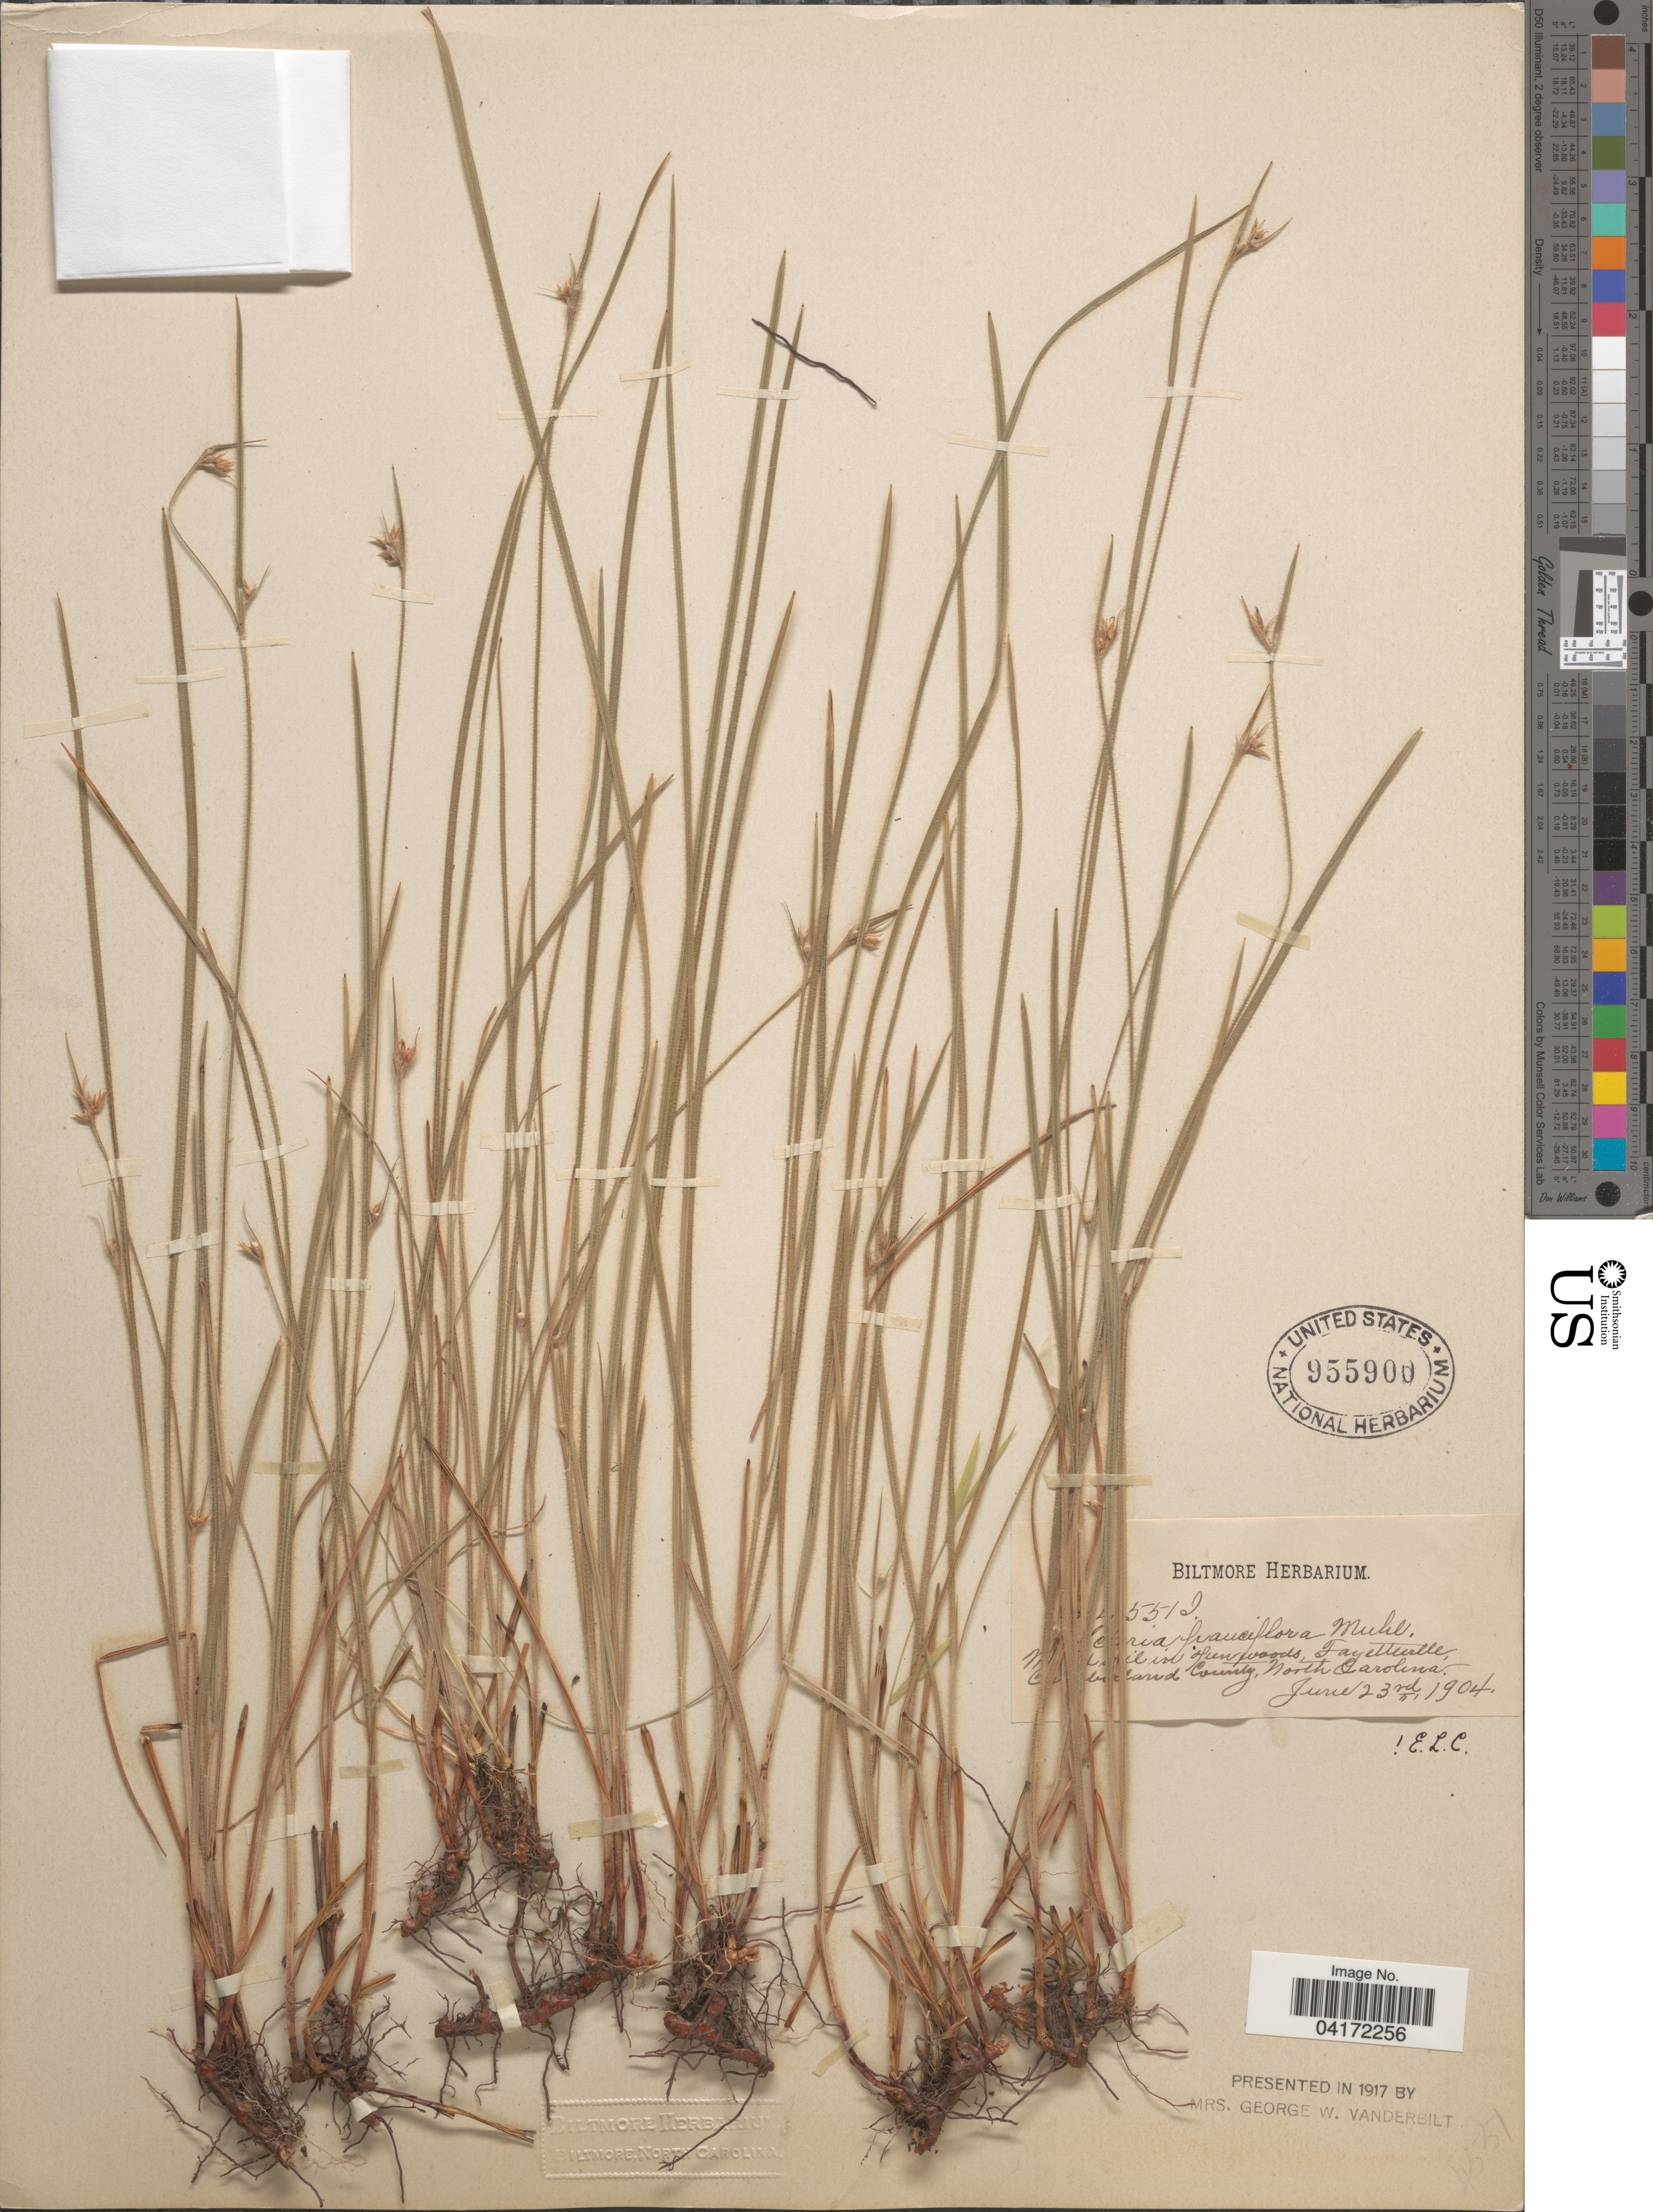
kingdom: Plantae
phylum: Tracheophyta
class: Liliopsida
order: Poales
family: Cyperaceae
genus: Scleria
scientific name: Scleria pauciflora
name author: Muhl. ex Willd.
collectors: ex herb. Biltmore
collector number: !551I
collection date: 1904-06-23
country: United States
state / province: North Carolina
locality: Fayetteville, Cumberland County.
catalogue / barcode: US 955900